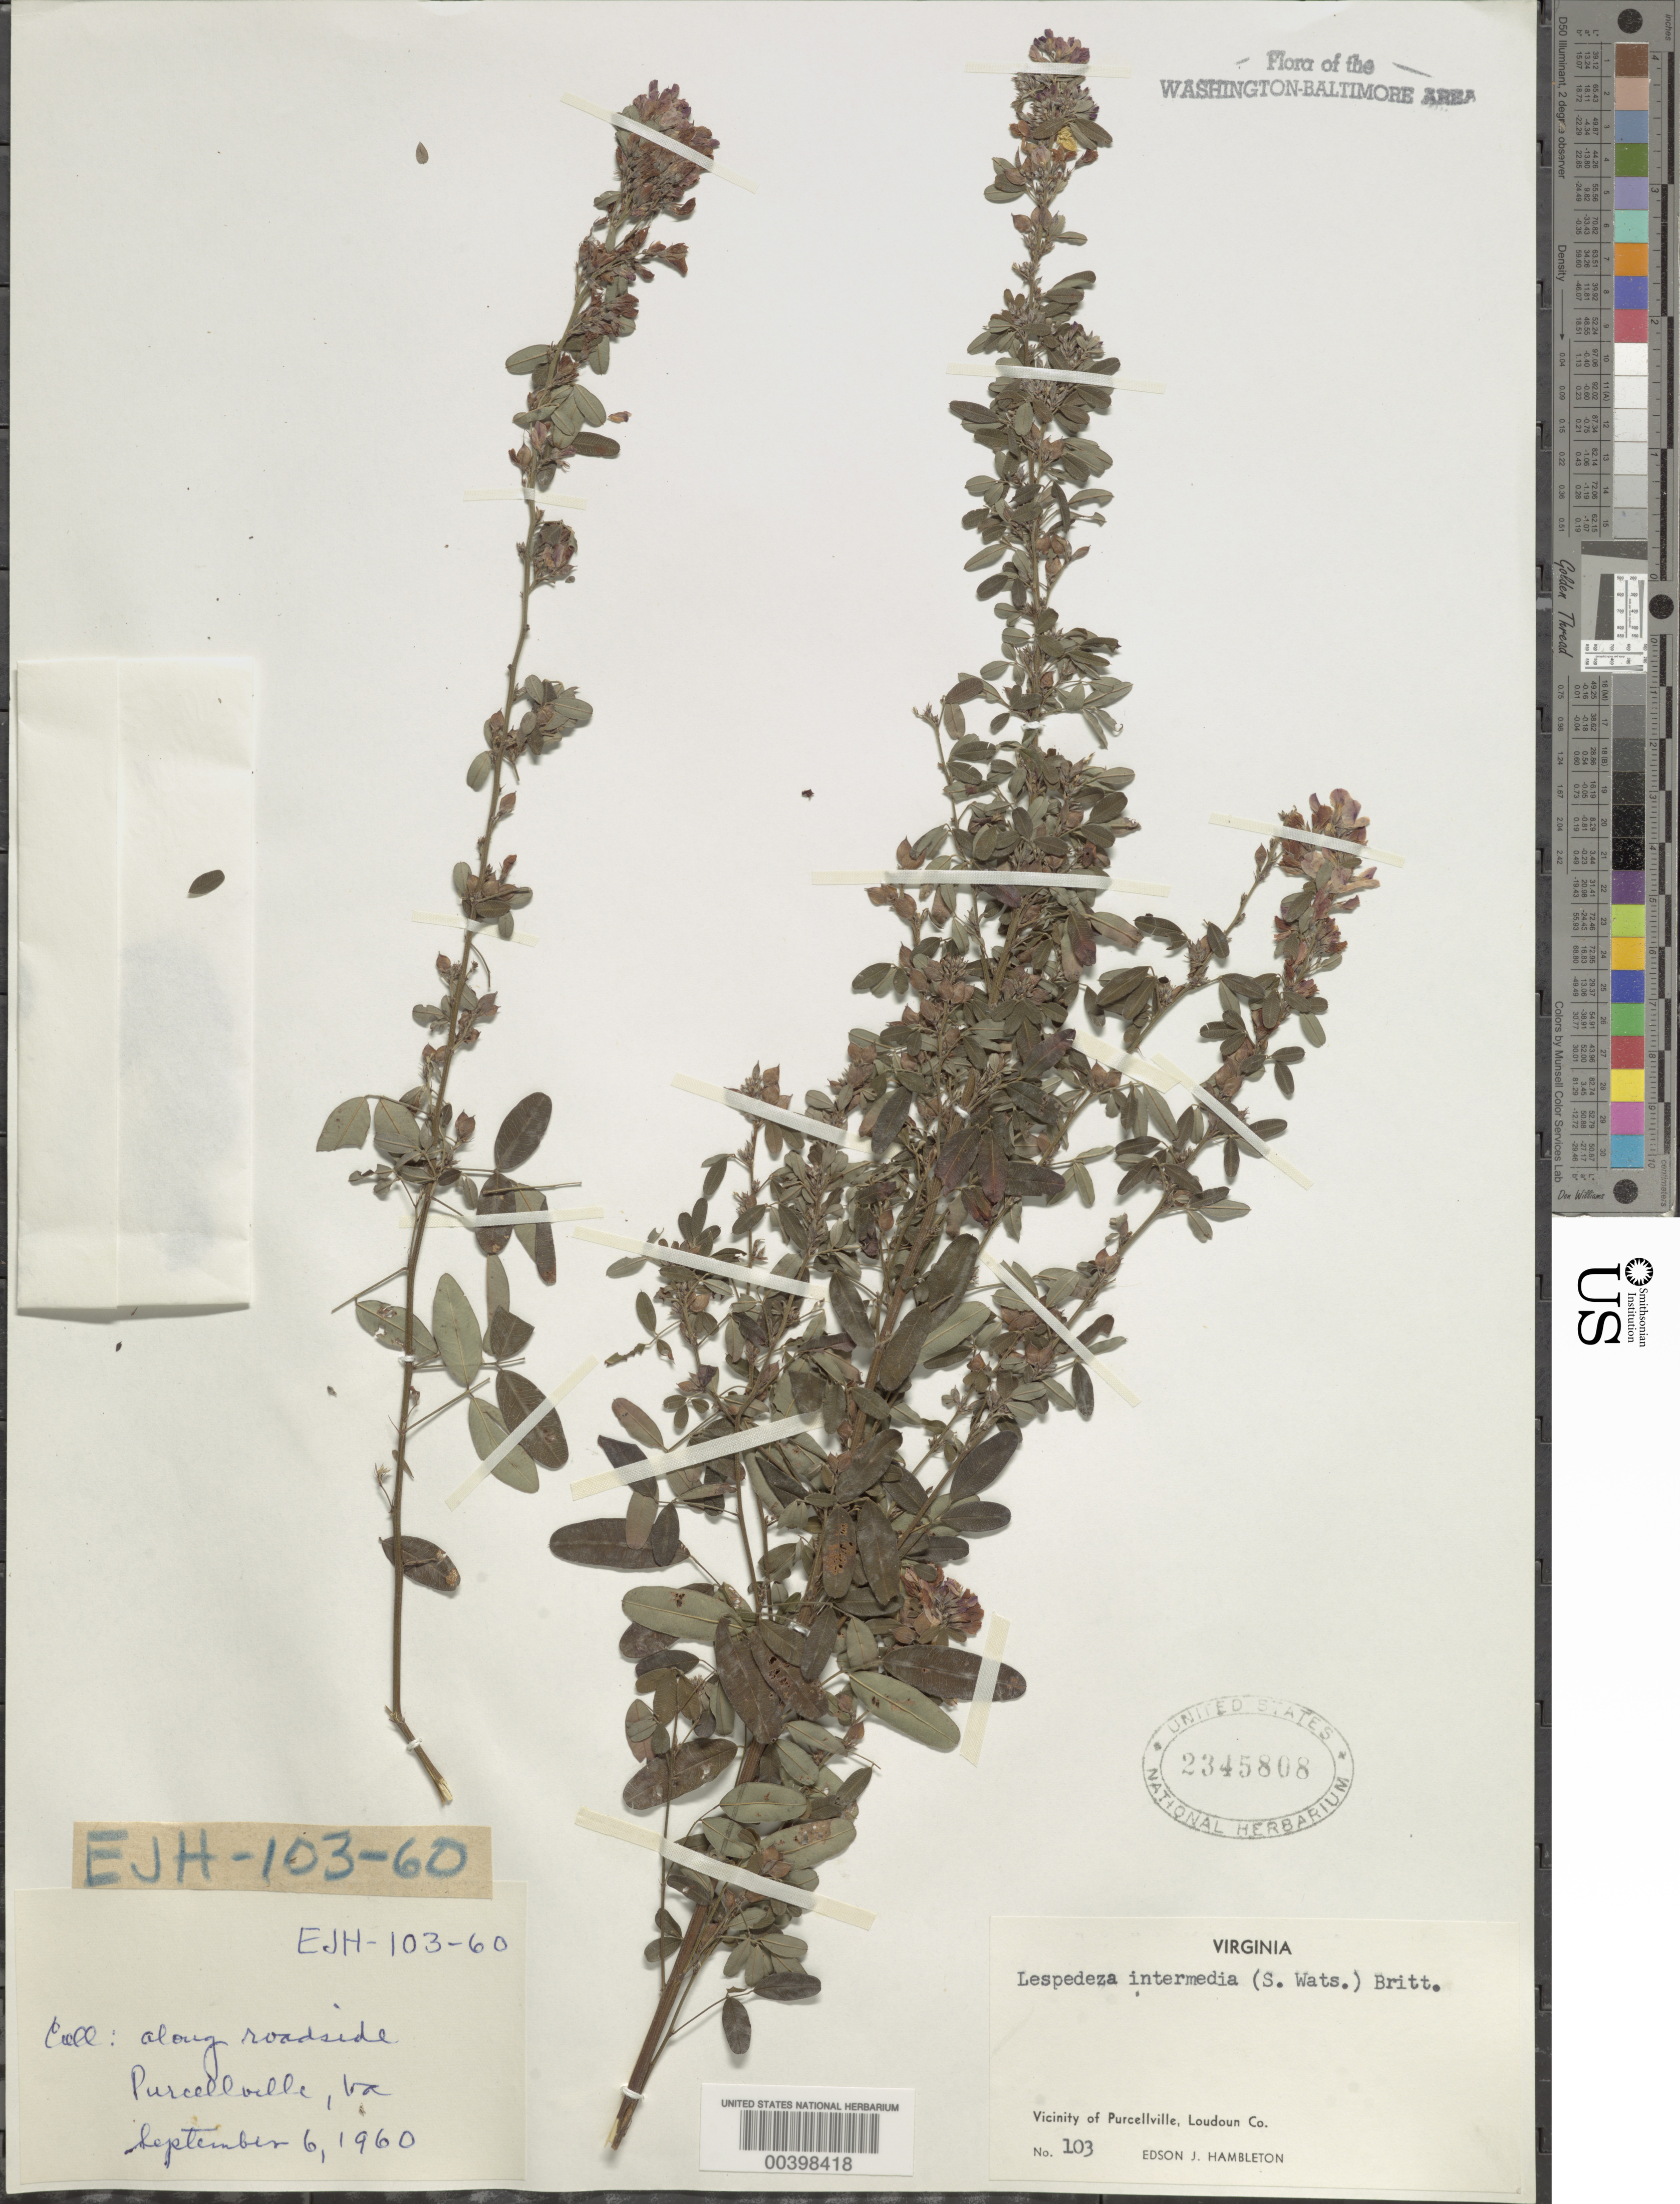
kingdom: Plantae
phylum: Tracheophyta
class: Magnoliopsida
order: Fabales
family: Fabaceae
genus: Lespedeza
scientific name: Lespedeza intermedia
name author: (S. Watson) Britton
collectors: E. Hambleton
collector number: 103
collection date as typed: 06 Sep 1960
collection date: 1960-09-06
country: United States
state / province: Virginia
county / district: Loudoun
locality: Purcellville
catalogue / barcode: US 2345808